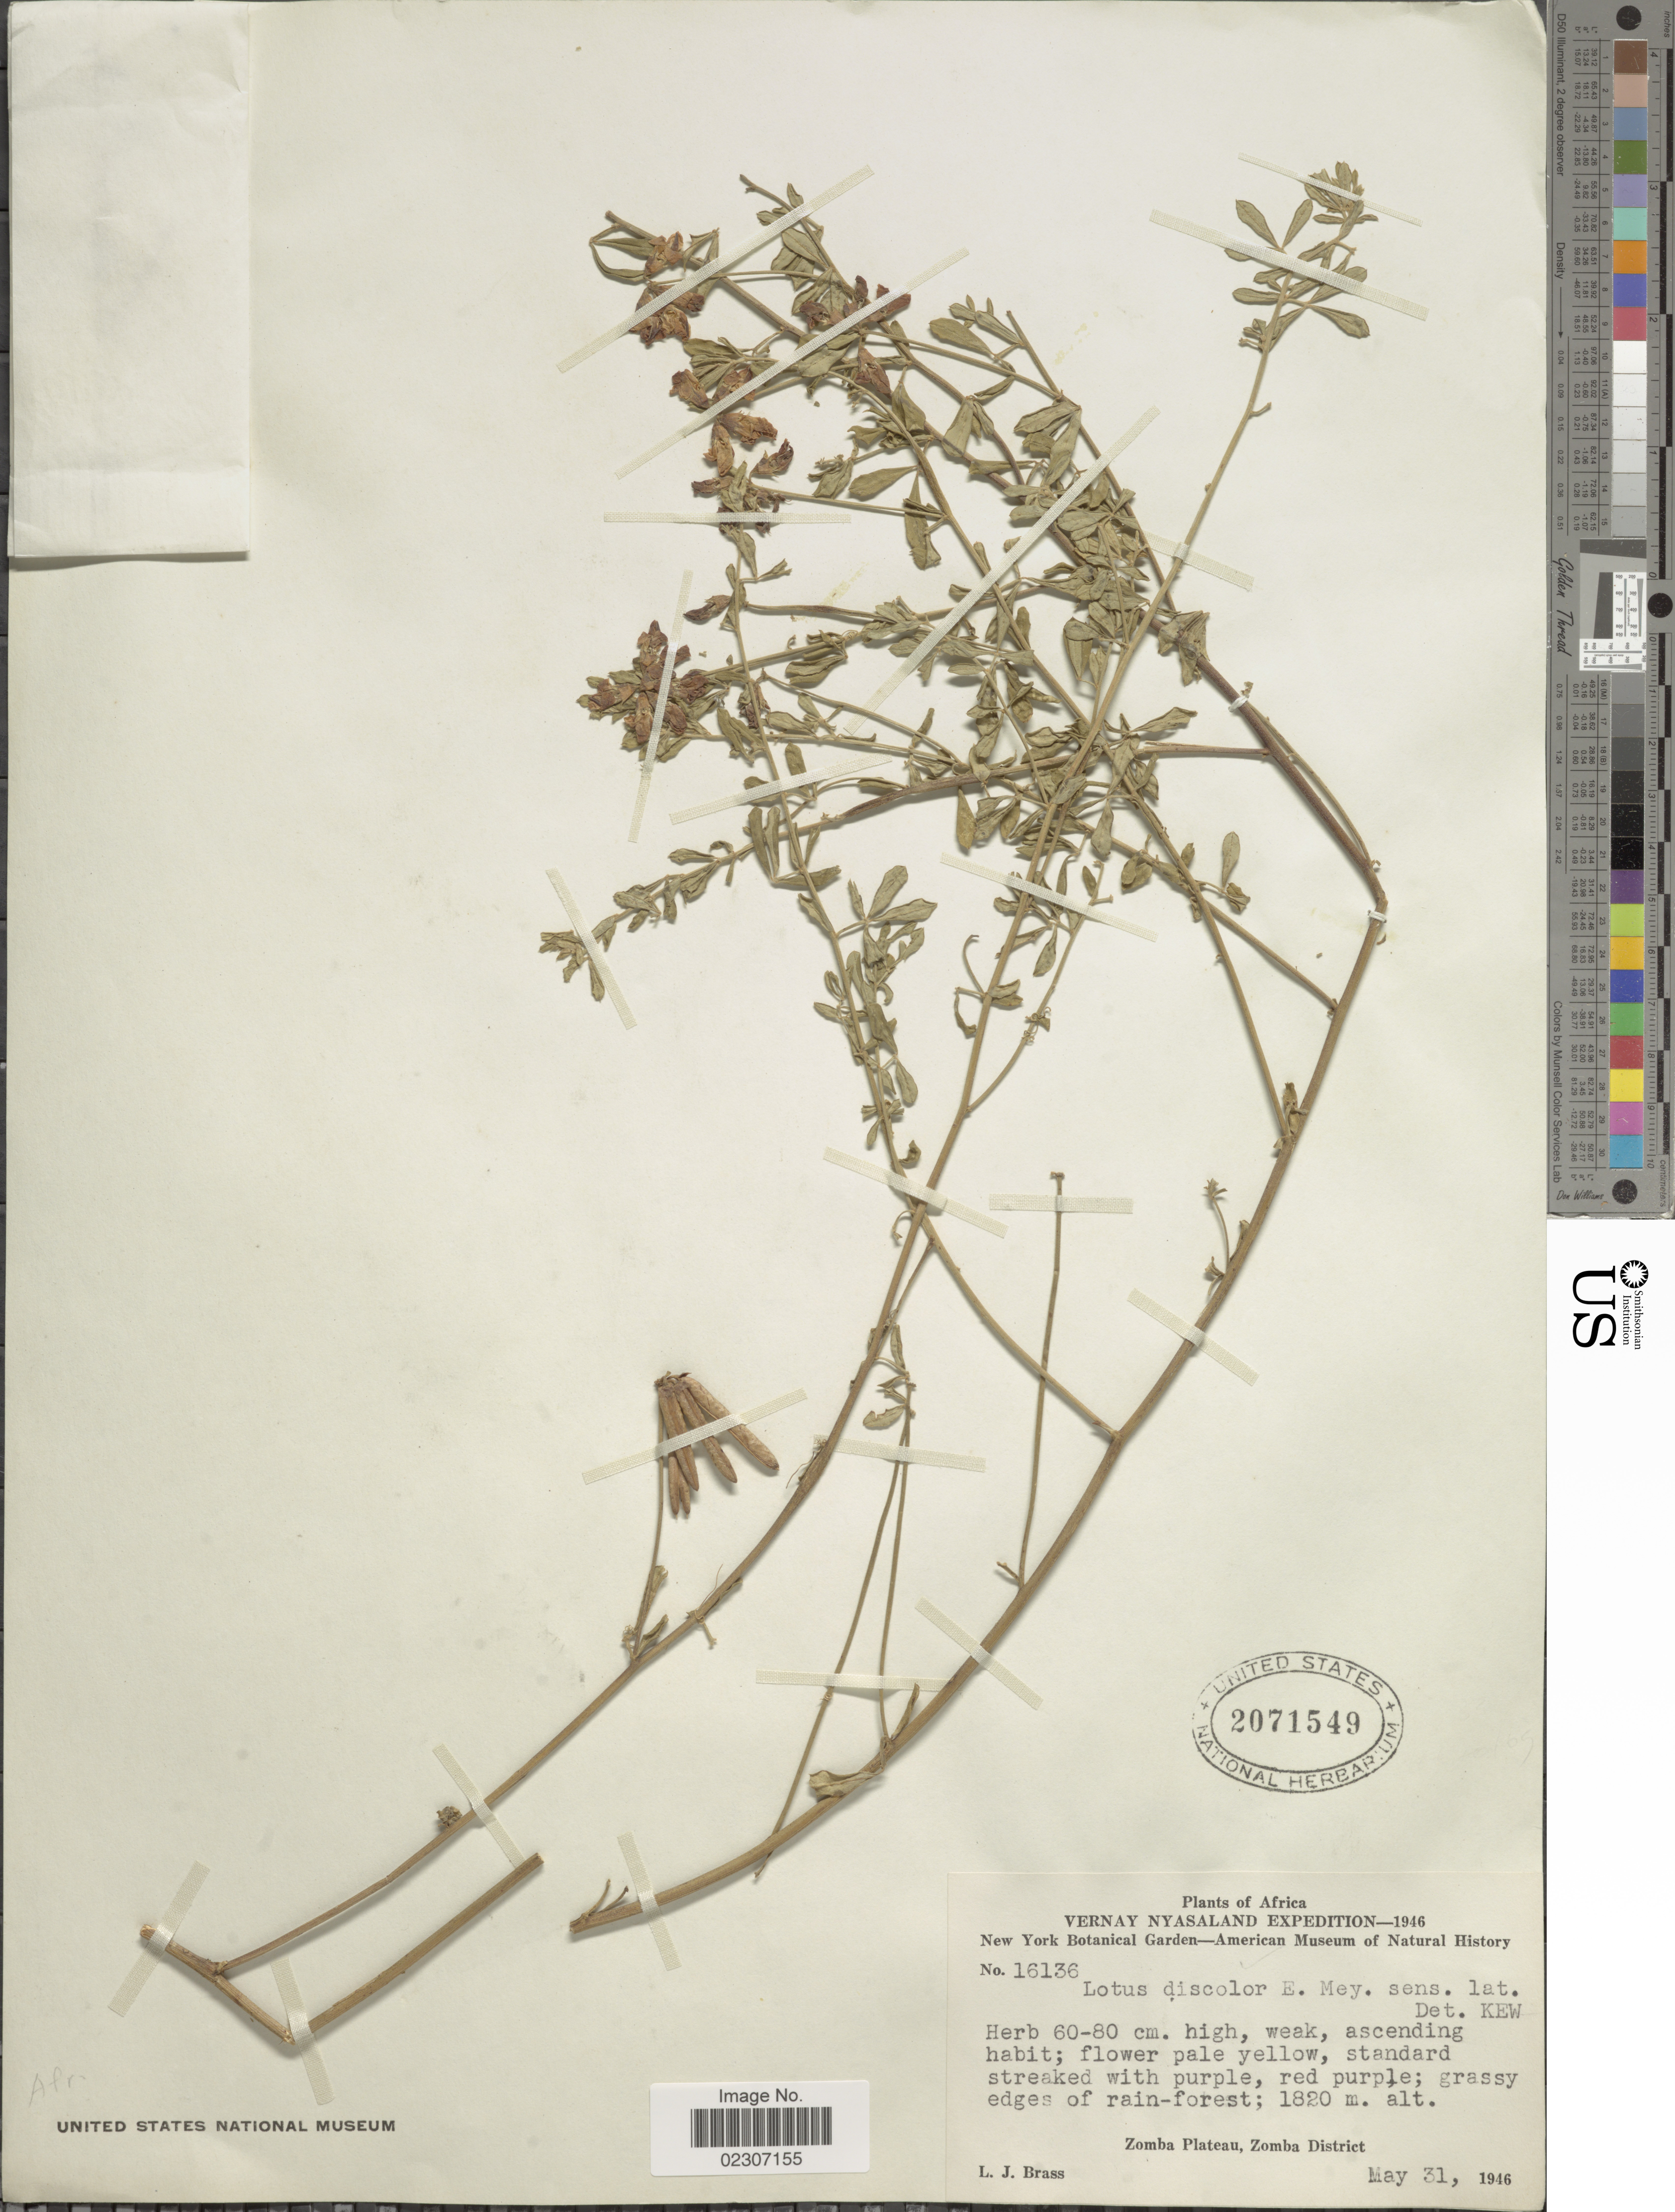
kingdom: Plantae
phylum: Tracheophyta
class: Magnoliopsida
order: Fabales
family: Fabaceae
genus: Lotus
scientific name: Lotus discolor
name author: E. Mey.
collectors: L. J. Brass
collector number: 16136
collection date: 1946-05-31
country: Malawi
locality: Africa, Nyasaland. Zomba Plateau, Zomba District.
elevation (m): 1820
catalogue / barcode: US 2071549